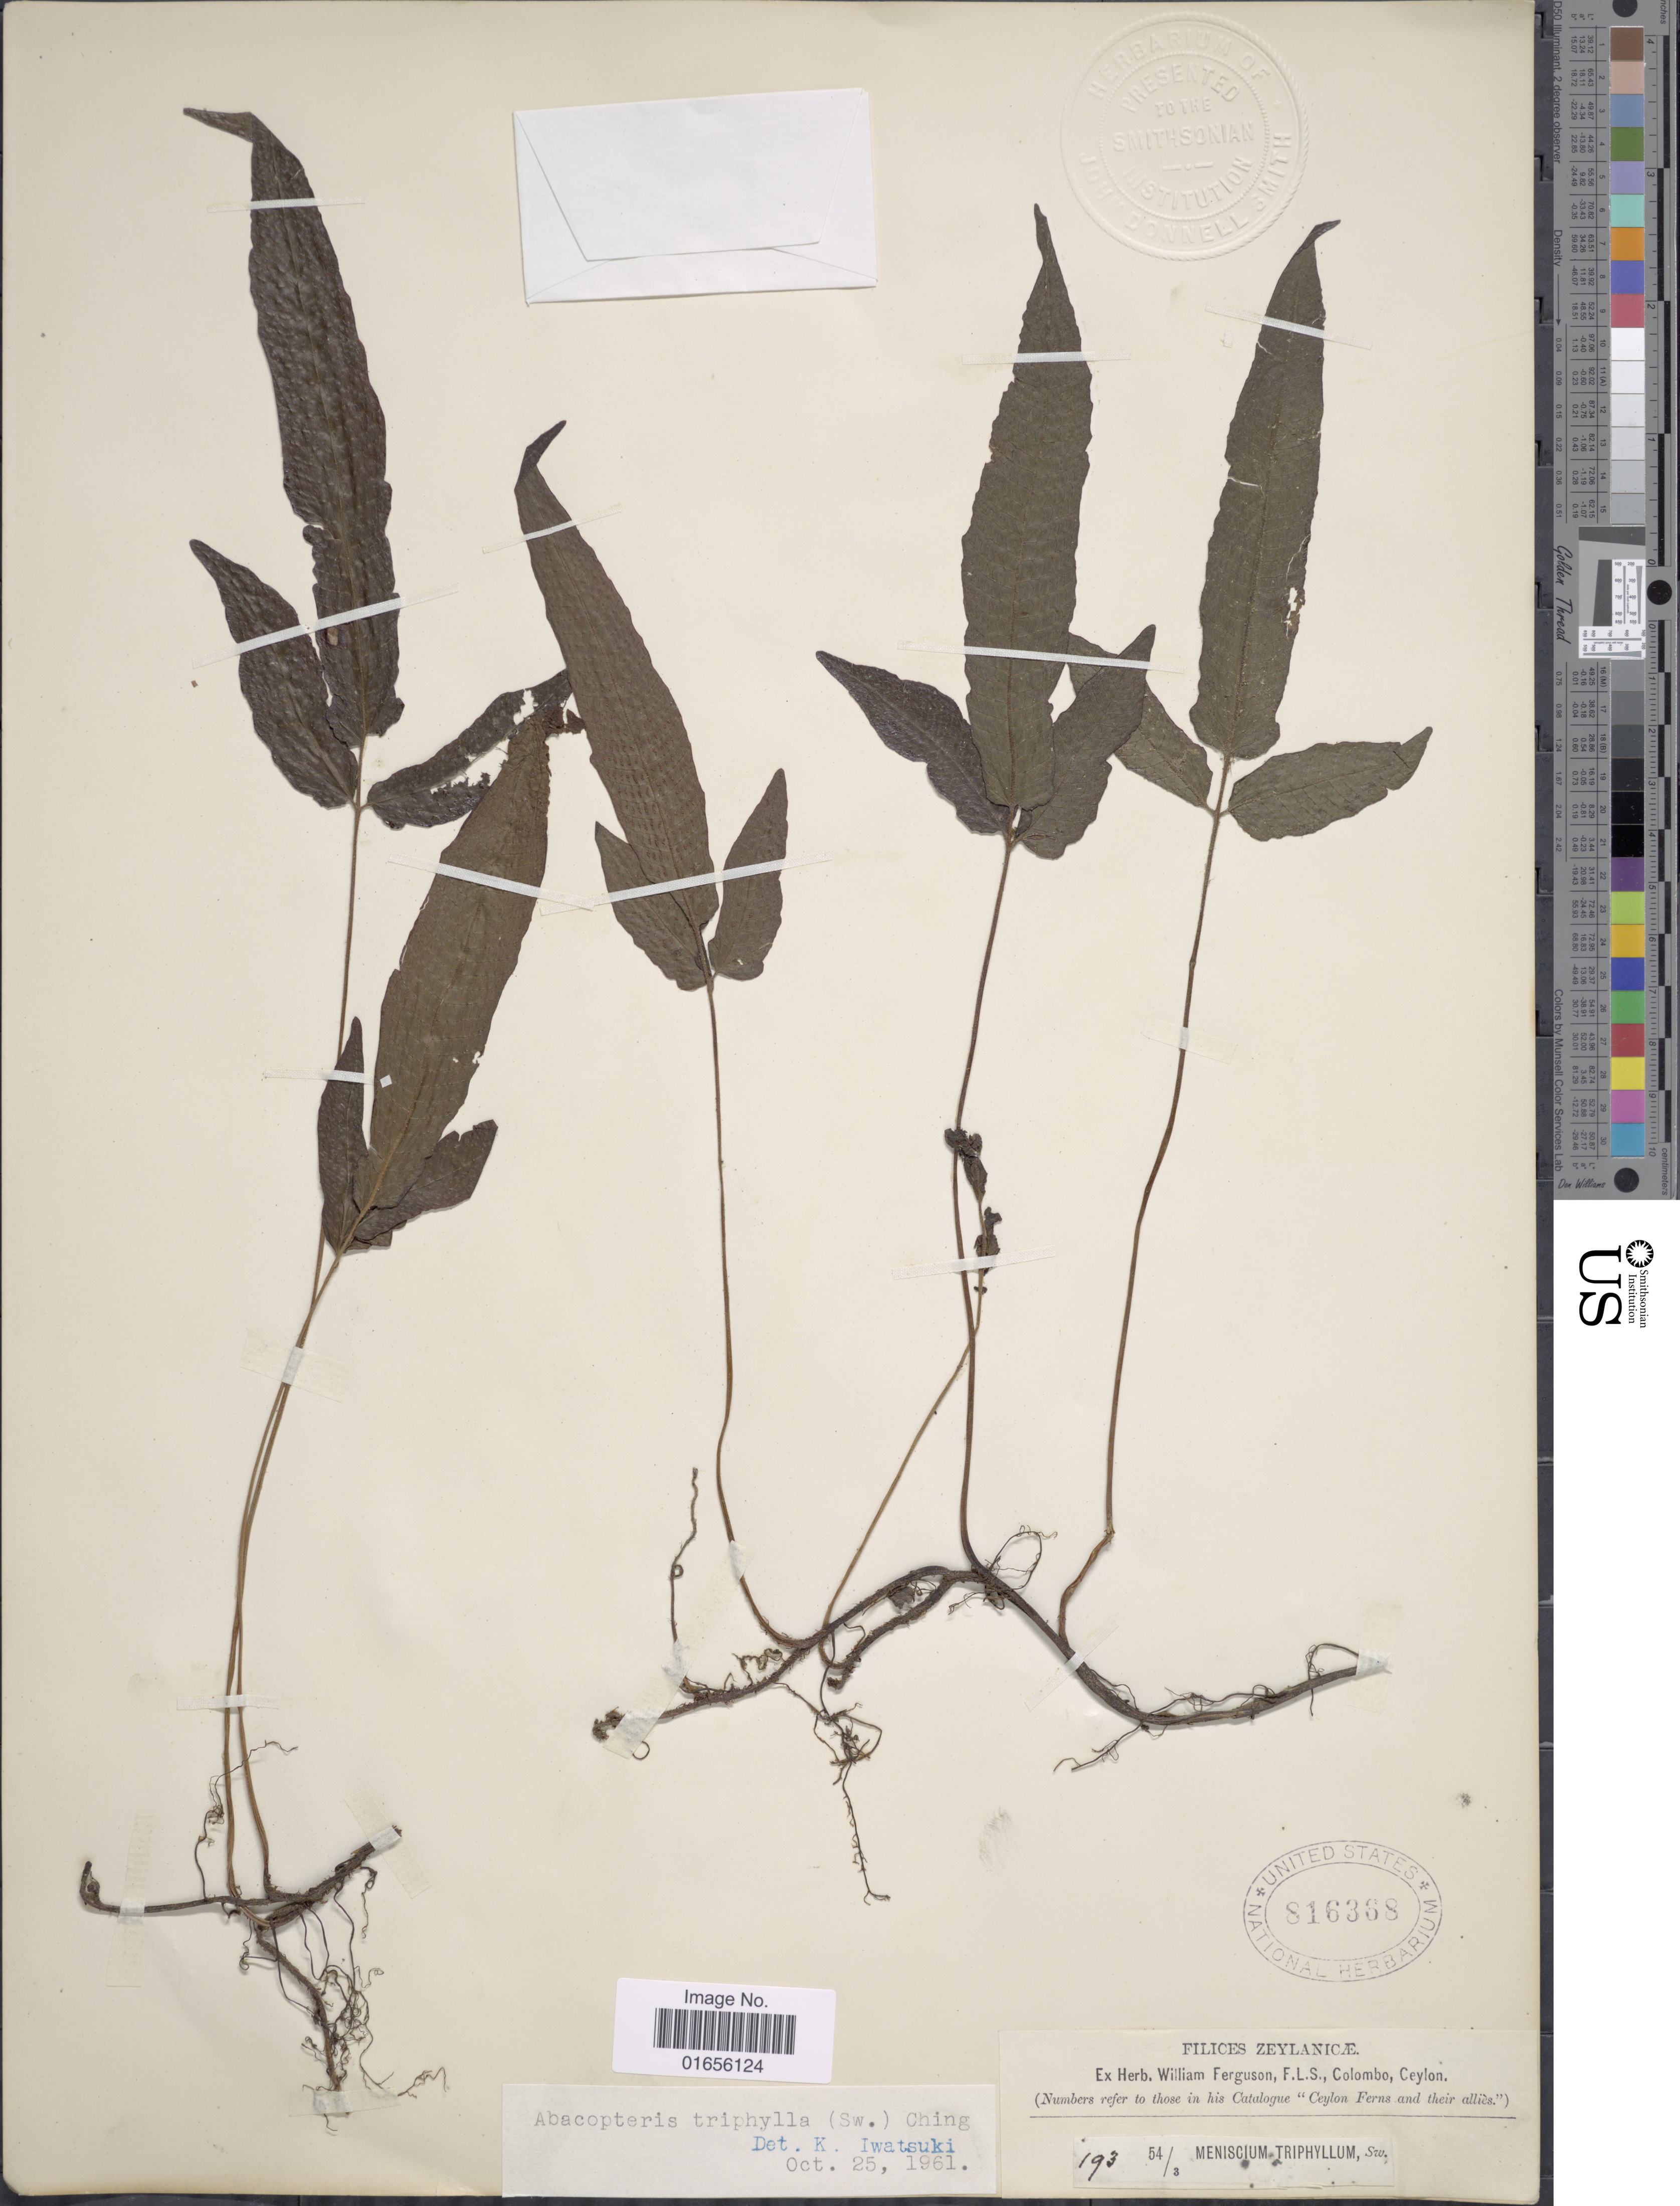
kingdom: Plantae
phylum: Tracheophyta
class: Polypodiopsida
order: Polypodiales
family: Thelypteridaceae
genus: Pronephrium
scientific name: Pronephrium triphyllum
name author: (Sw.) Holttum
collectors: ex herb. W. Ferguson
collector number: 193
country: Sri Lanka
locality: Ceylon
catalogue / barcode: US 816368